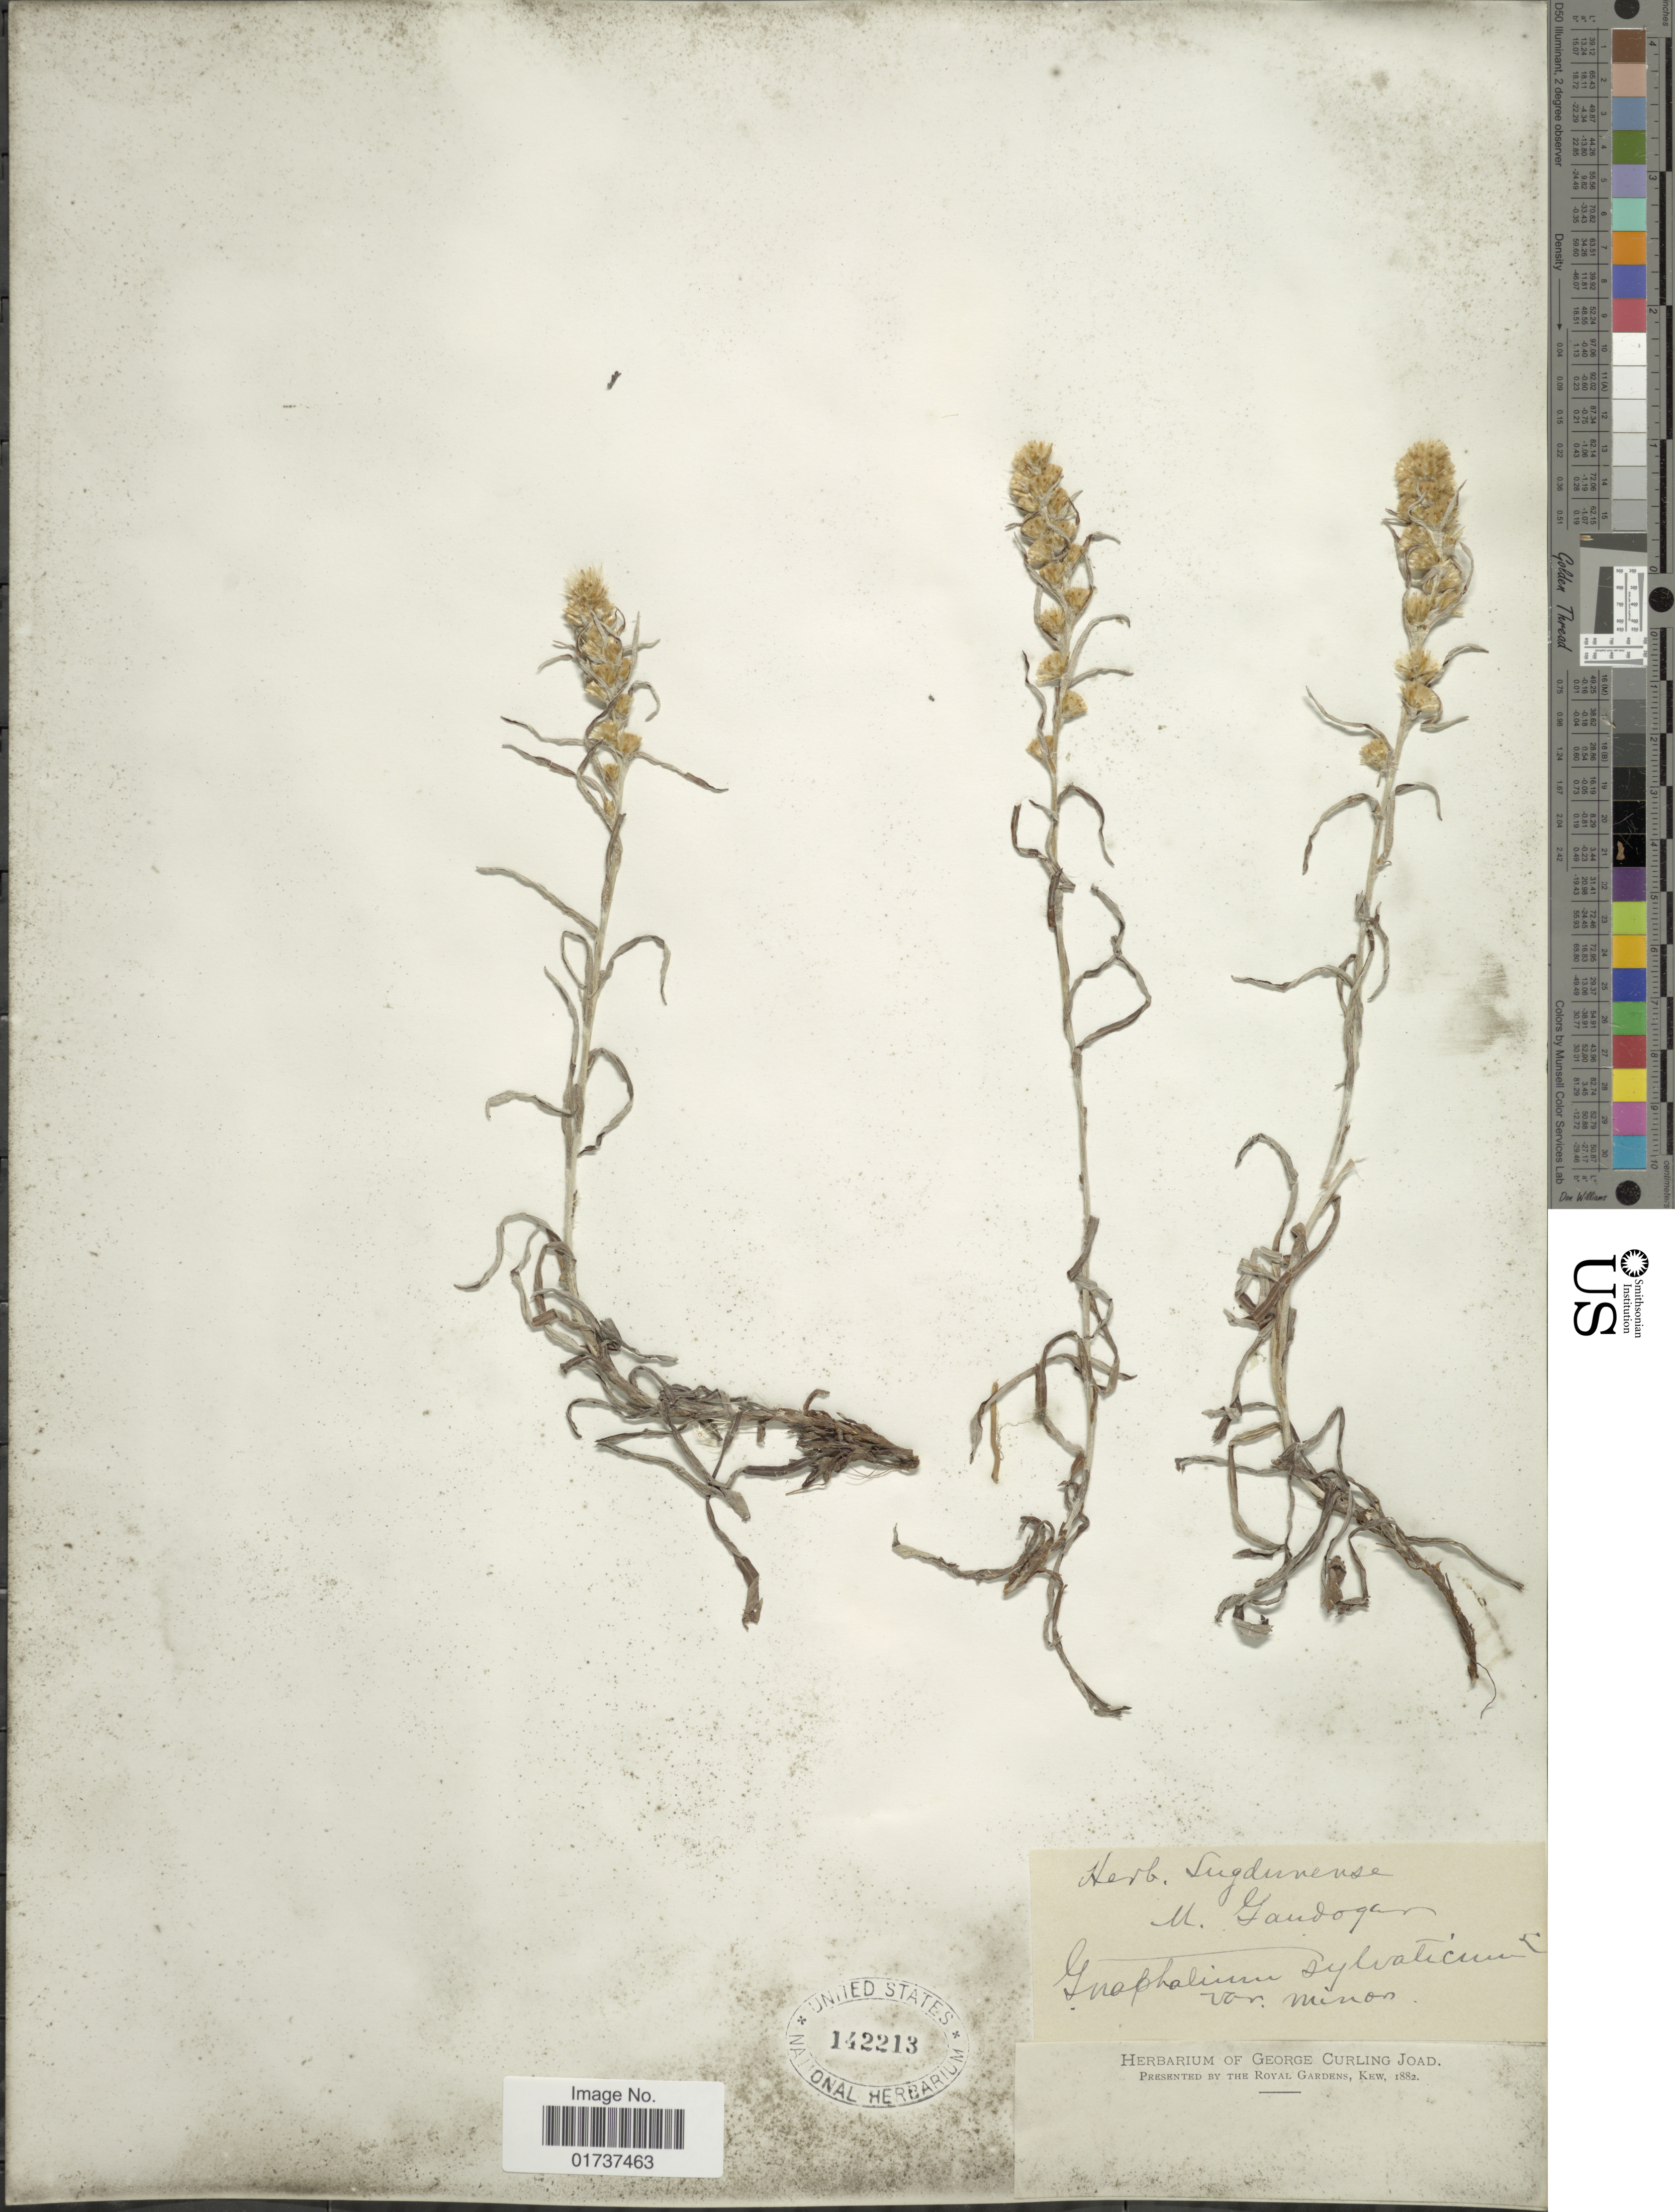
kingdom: Plantae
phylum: Tracheophyta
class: Magnoliopsida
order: Asterales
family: Asteraceae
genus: Gnaphalium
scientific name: Gnaphalium sylvaticum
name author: L.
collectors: M. Gandoger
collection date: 1882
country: France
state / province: Auvergne-Rhône-Alpes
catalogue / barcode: US 142213